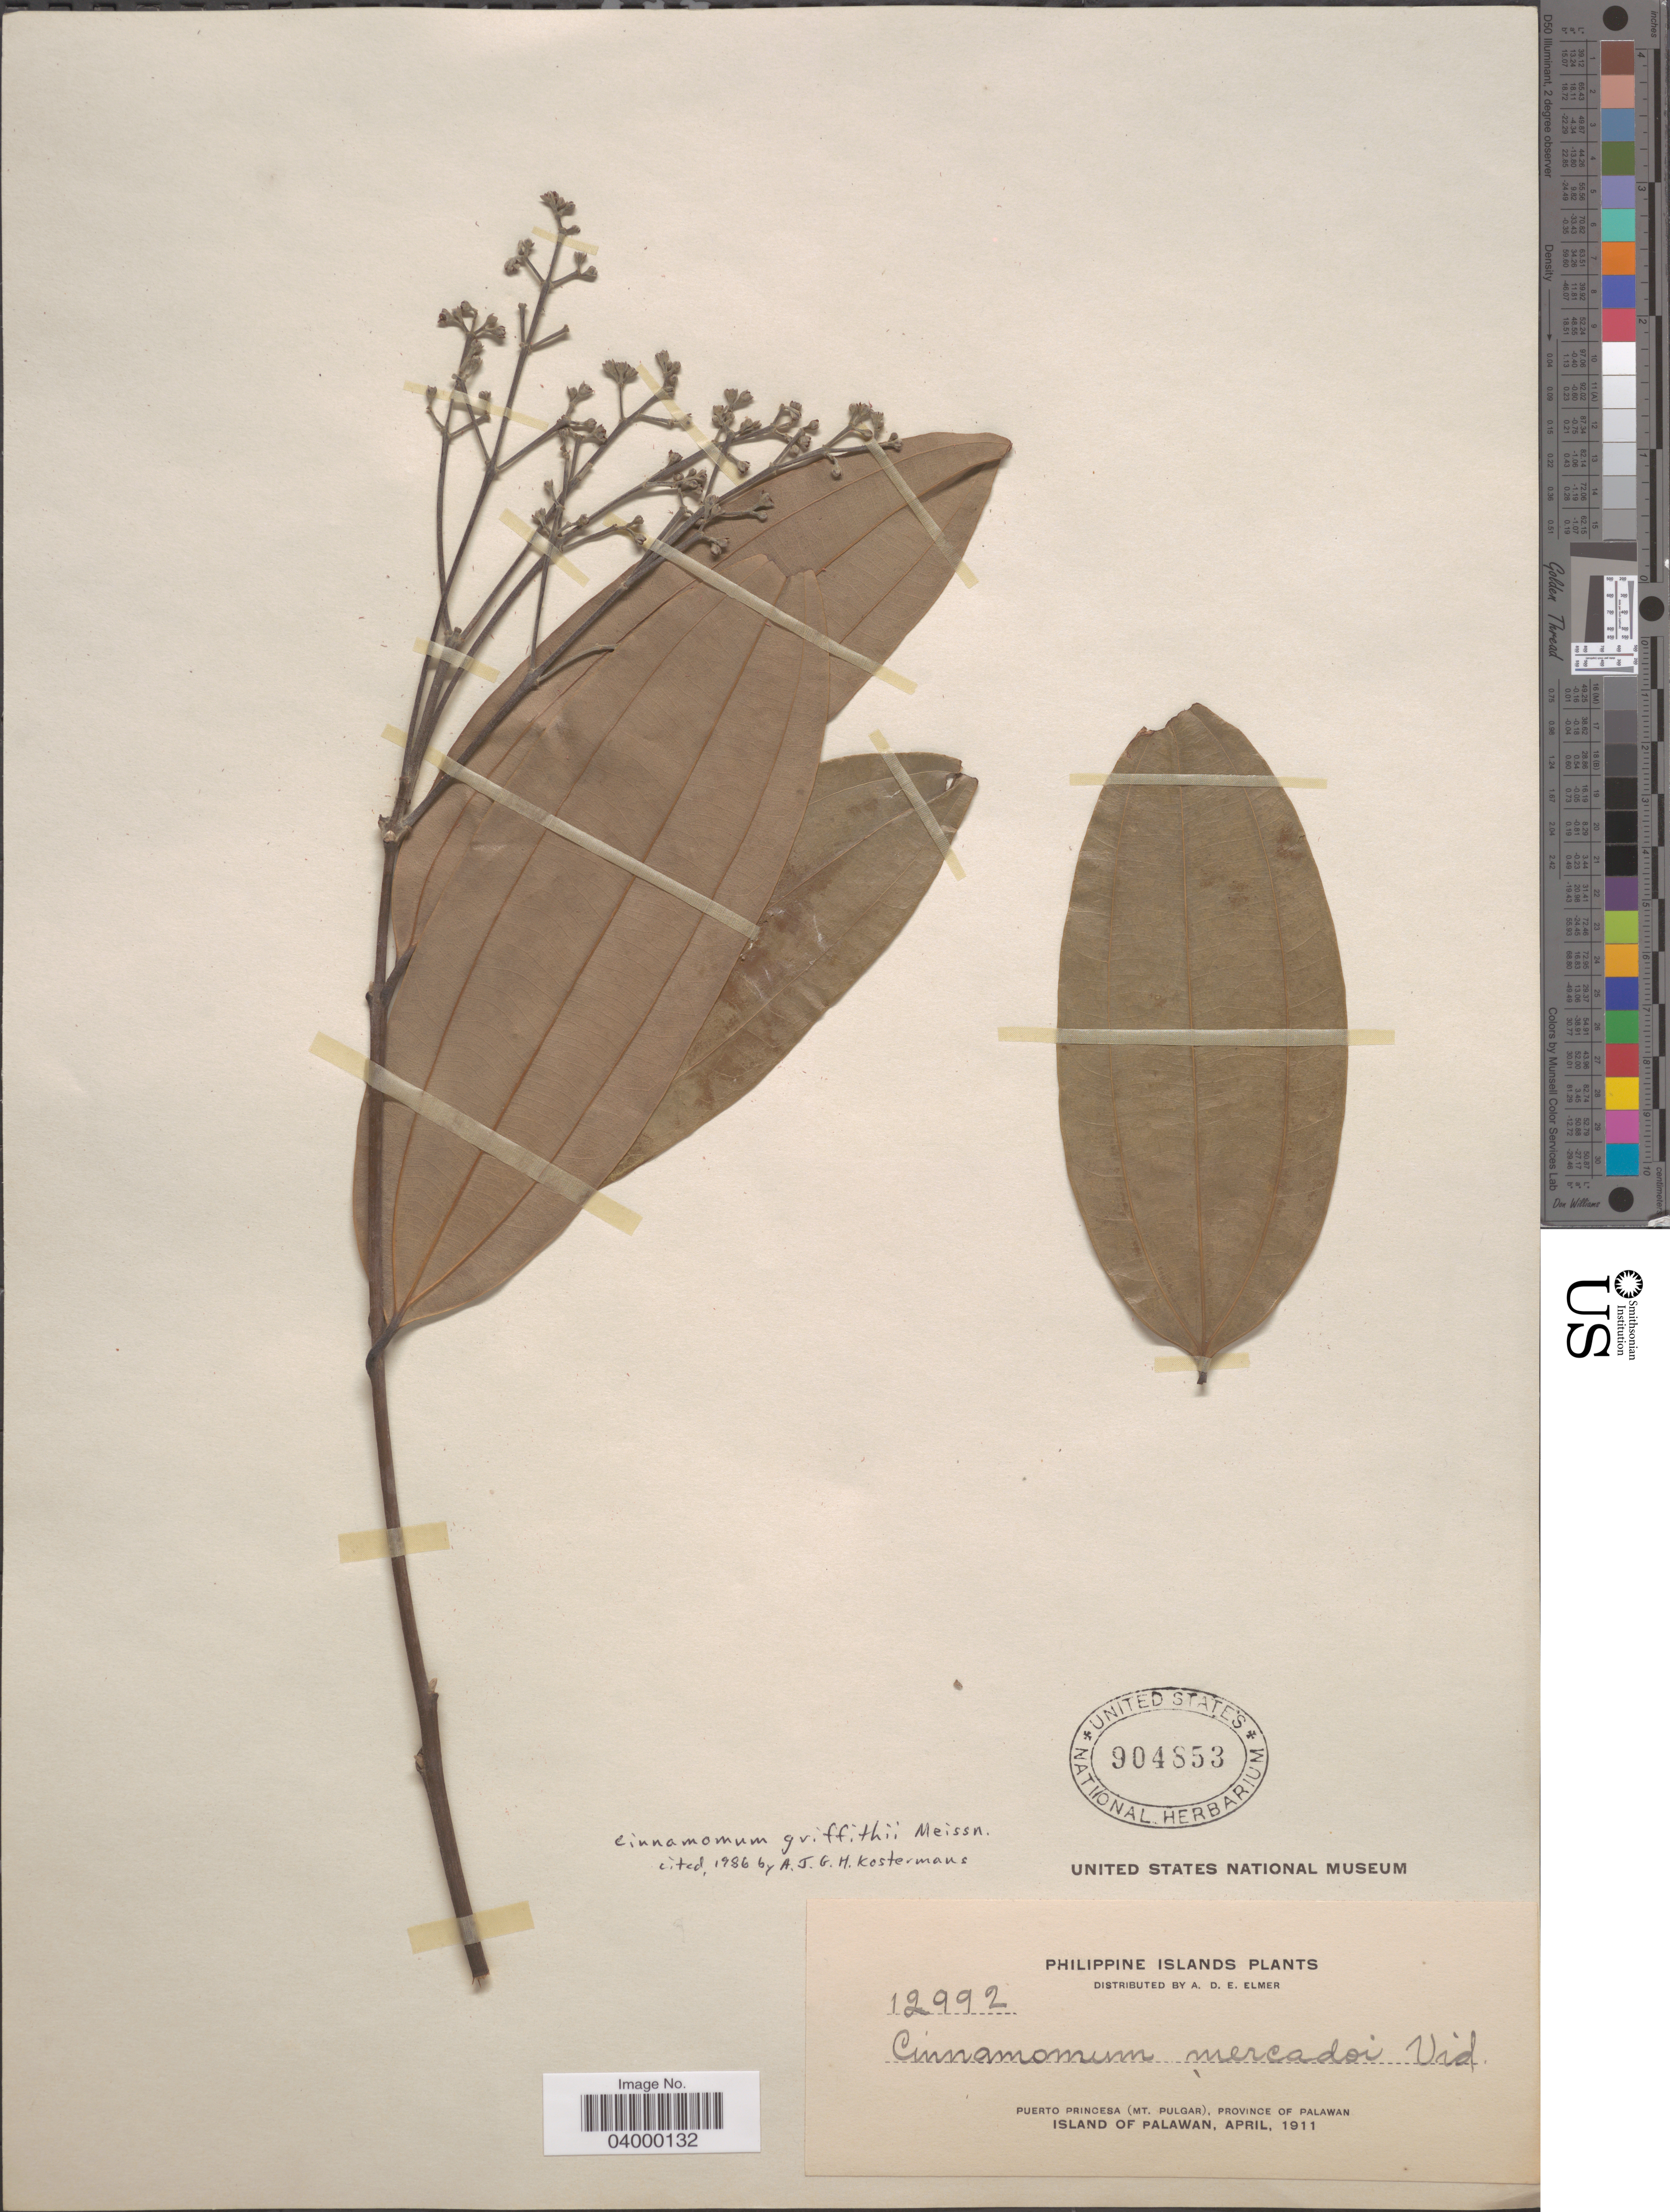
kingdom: Plantae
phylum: Tracheophyta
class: Magnoliopsida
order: Laurales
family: Lauraceae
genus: Cinnamomum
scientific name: Cinnamomum griffithii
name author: Meisn.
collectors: A. D. E. Elmer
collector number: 12992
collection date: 1911-04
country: Philippines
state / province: Mimaropa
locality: Puerto Princesa (Mt. Pulgar), Province of Palawan. Island of Palawan.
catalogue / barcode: US 904853